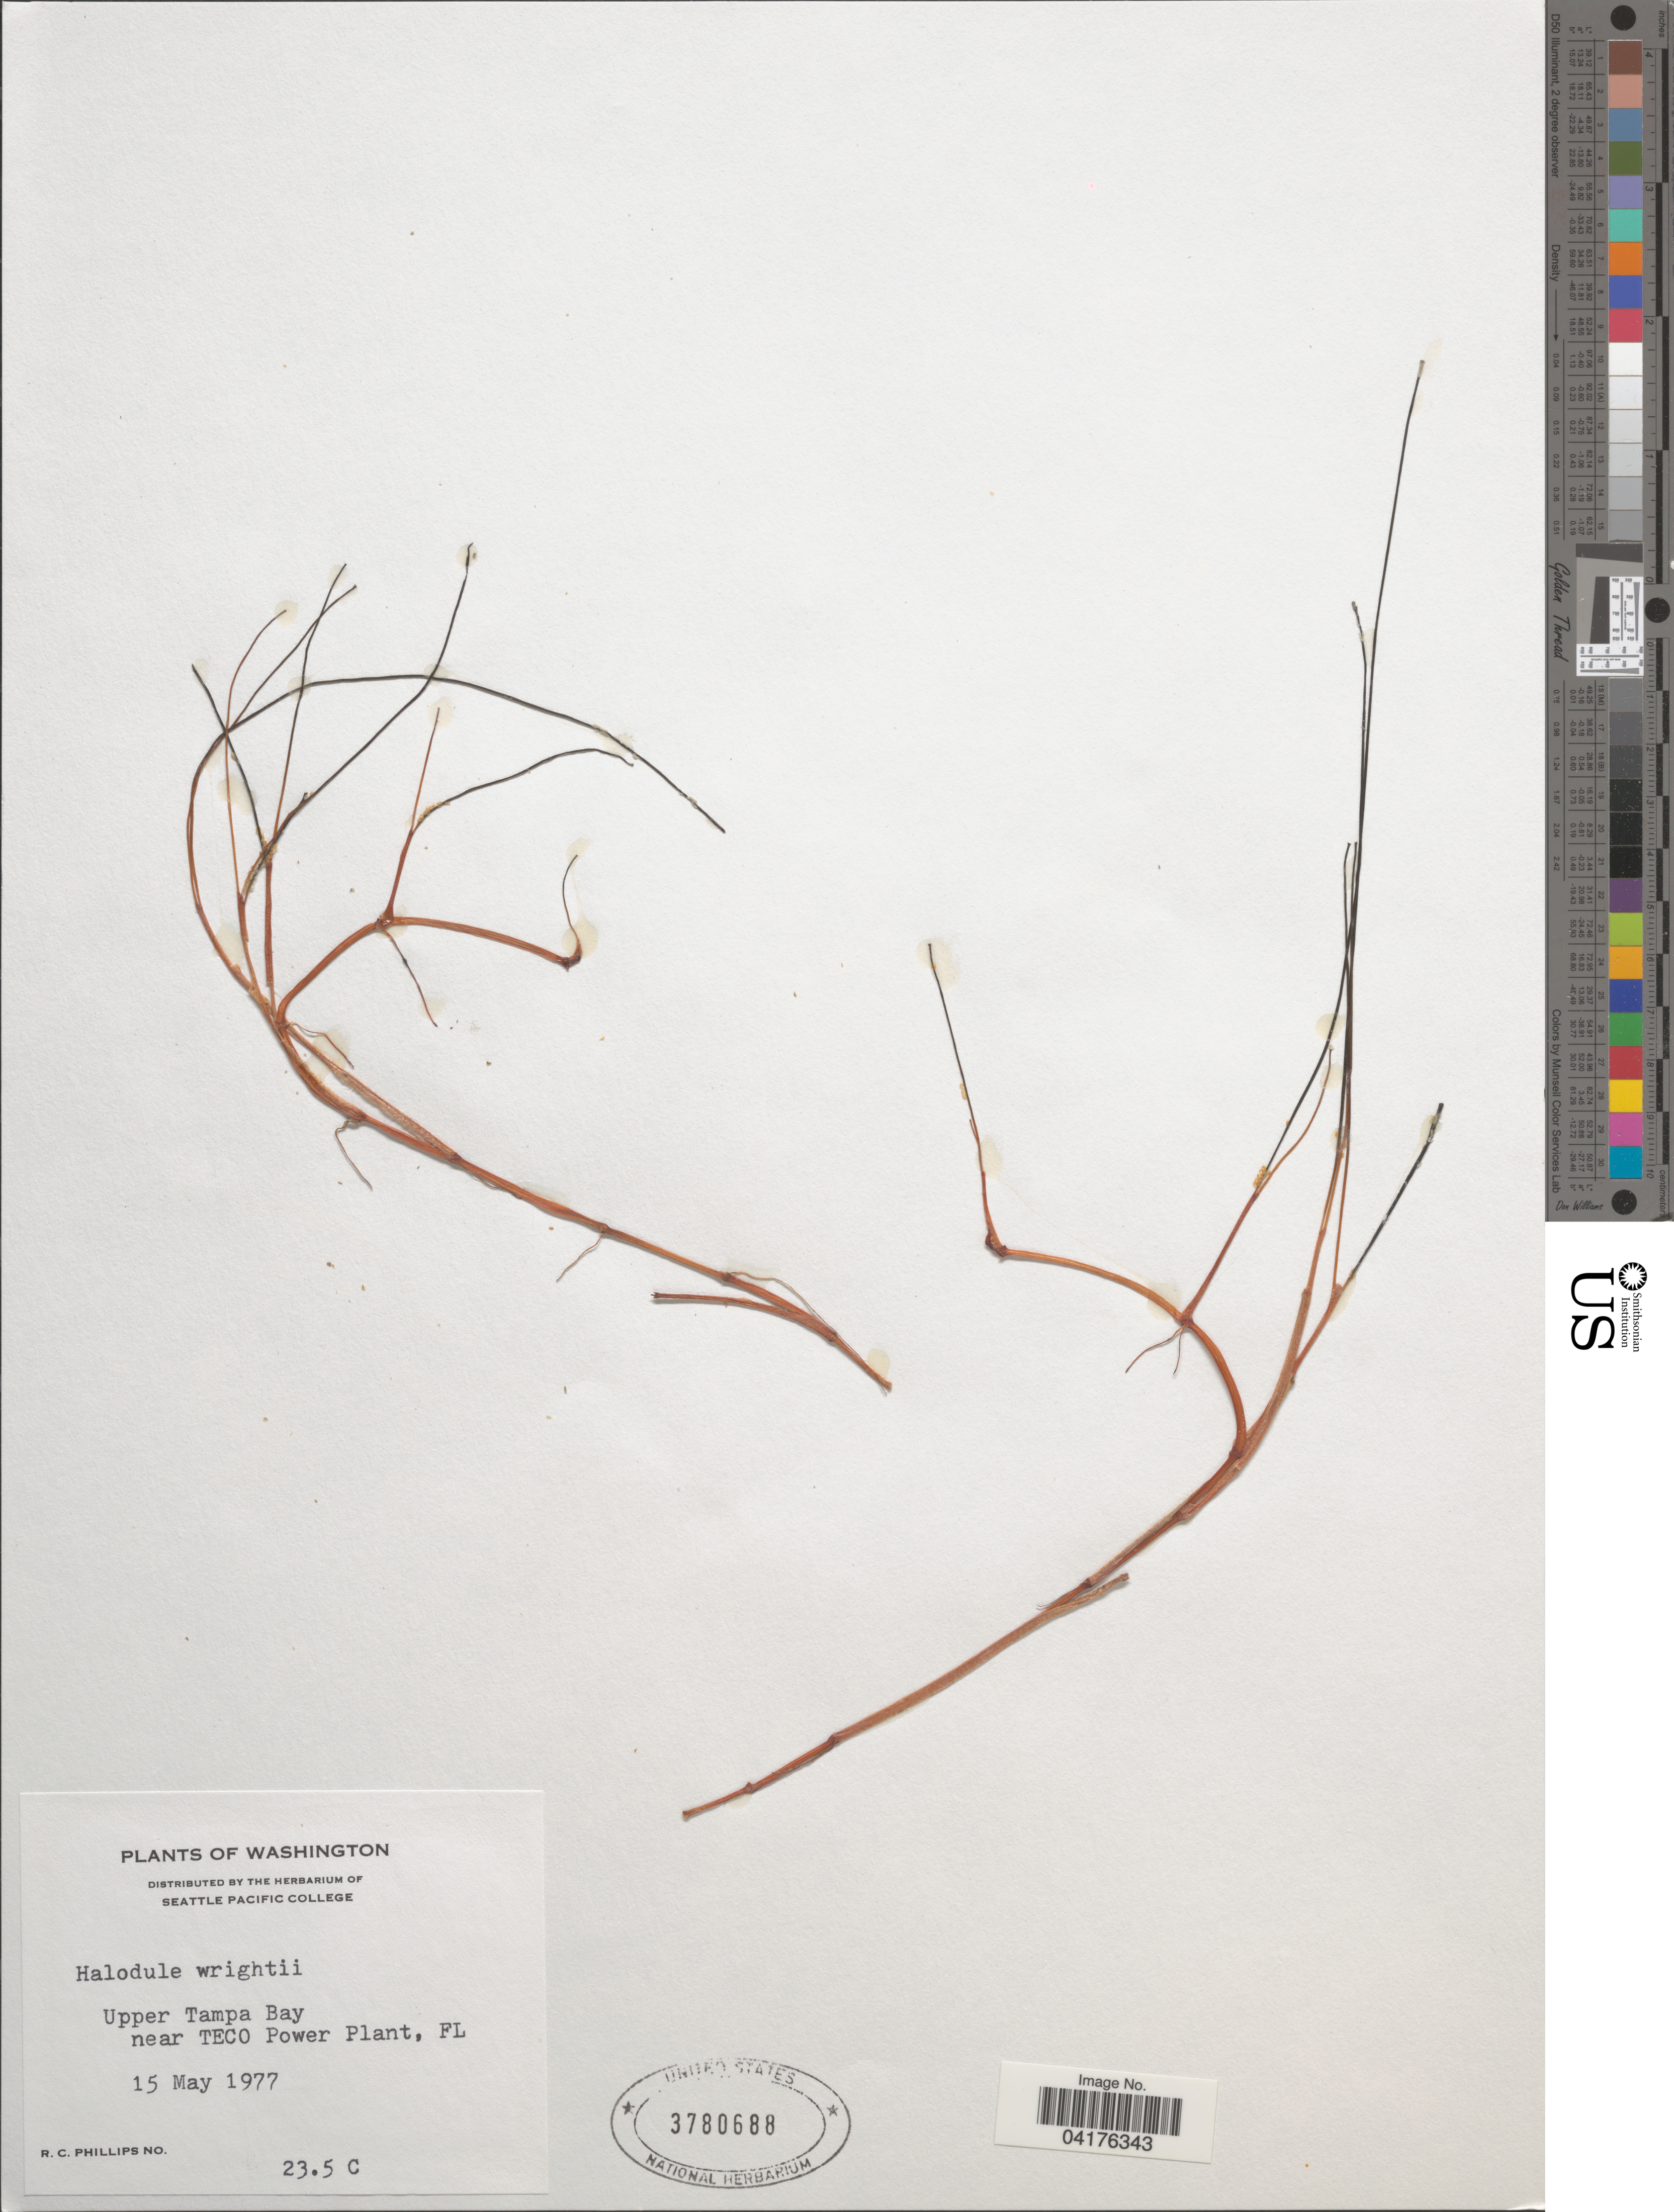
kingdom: Plantae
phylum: Tracheophyta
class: Liliopsida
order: Alismatales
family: Cymodoceaceae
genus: Halodule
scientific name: Halodule wrightii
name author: Asch.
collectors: R. C. Phillips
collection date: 1977-05-15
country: United States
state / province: Florida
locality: Upper Tampa Bay near TECO Power Plant, FL.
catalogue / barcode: US 3780688